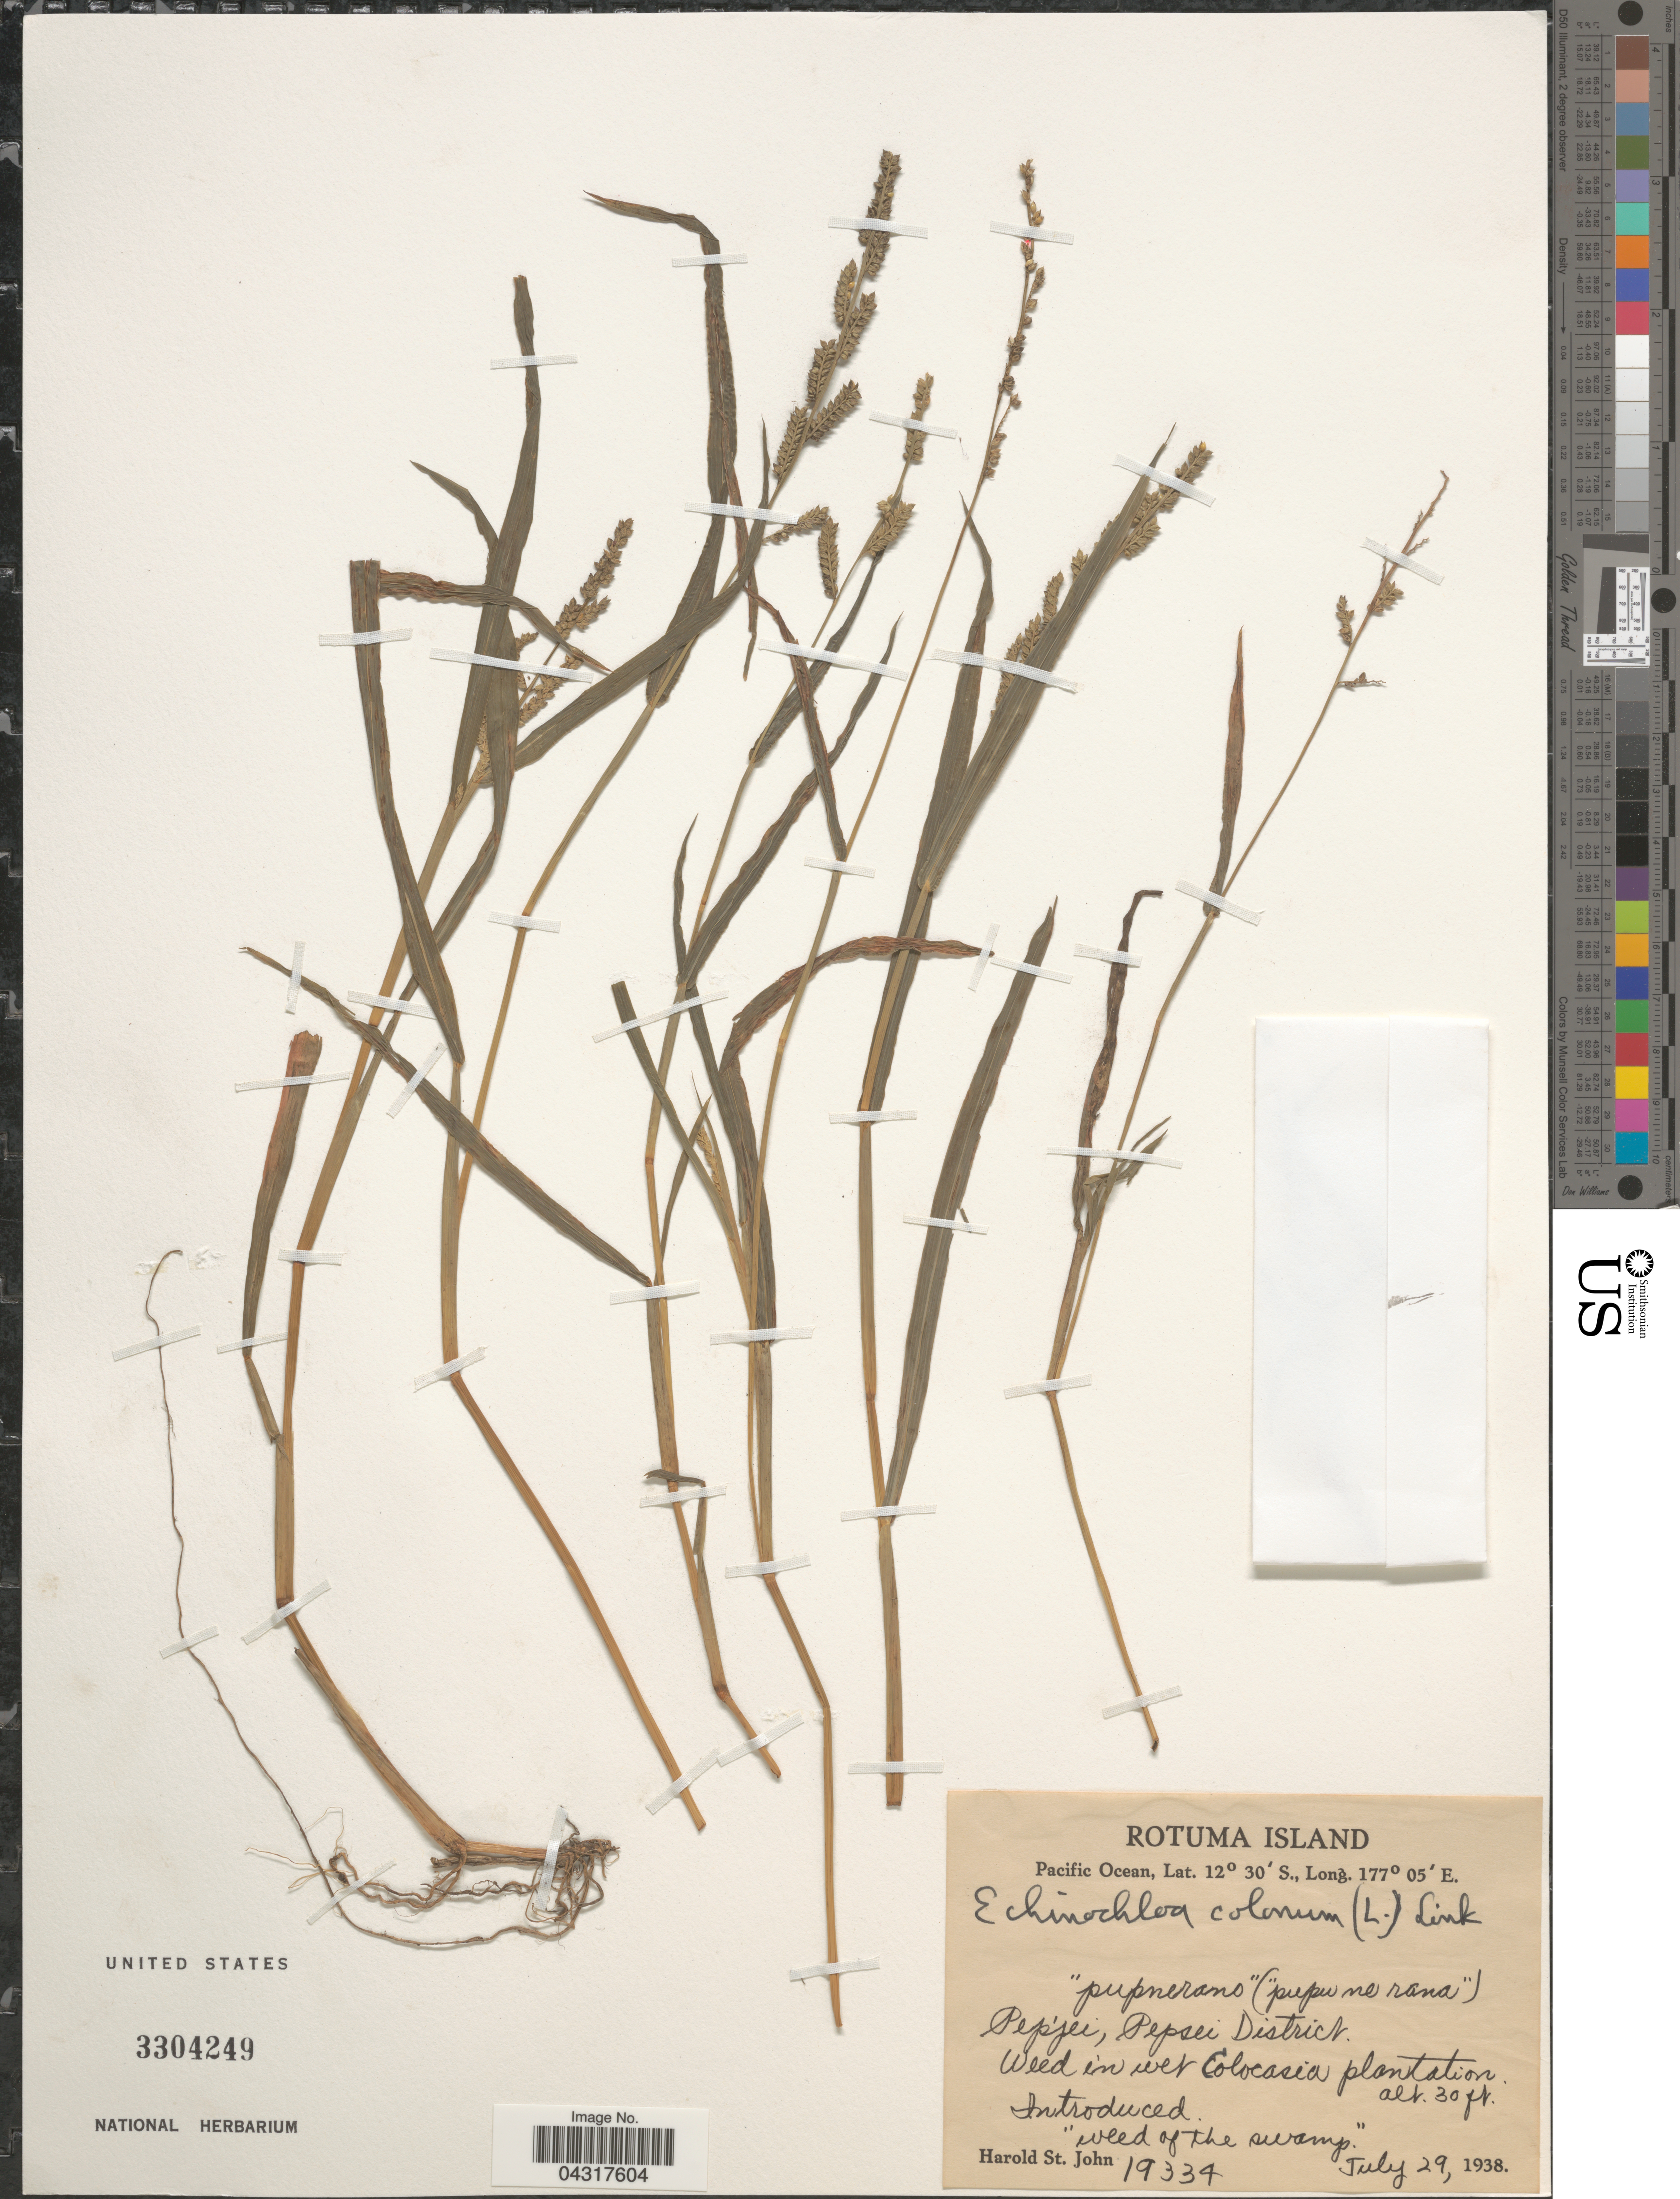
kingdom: Plantae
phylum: Tracheophyta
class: Liliopsida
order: Poales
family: Poaceae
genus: Echinochloa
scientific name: Echinochloa colona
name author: (L.) Link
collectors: H. St. John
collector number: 19334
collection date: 1938-07-29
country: Fiji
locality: Rotuma Island. Pacific Ocean.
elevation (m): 9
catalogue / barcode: US 3304249